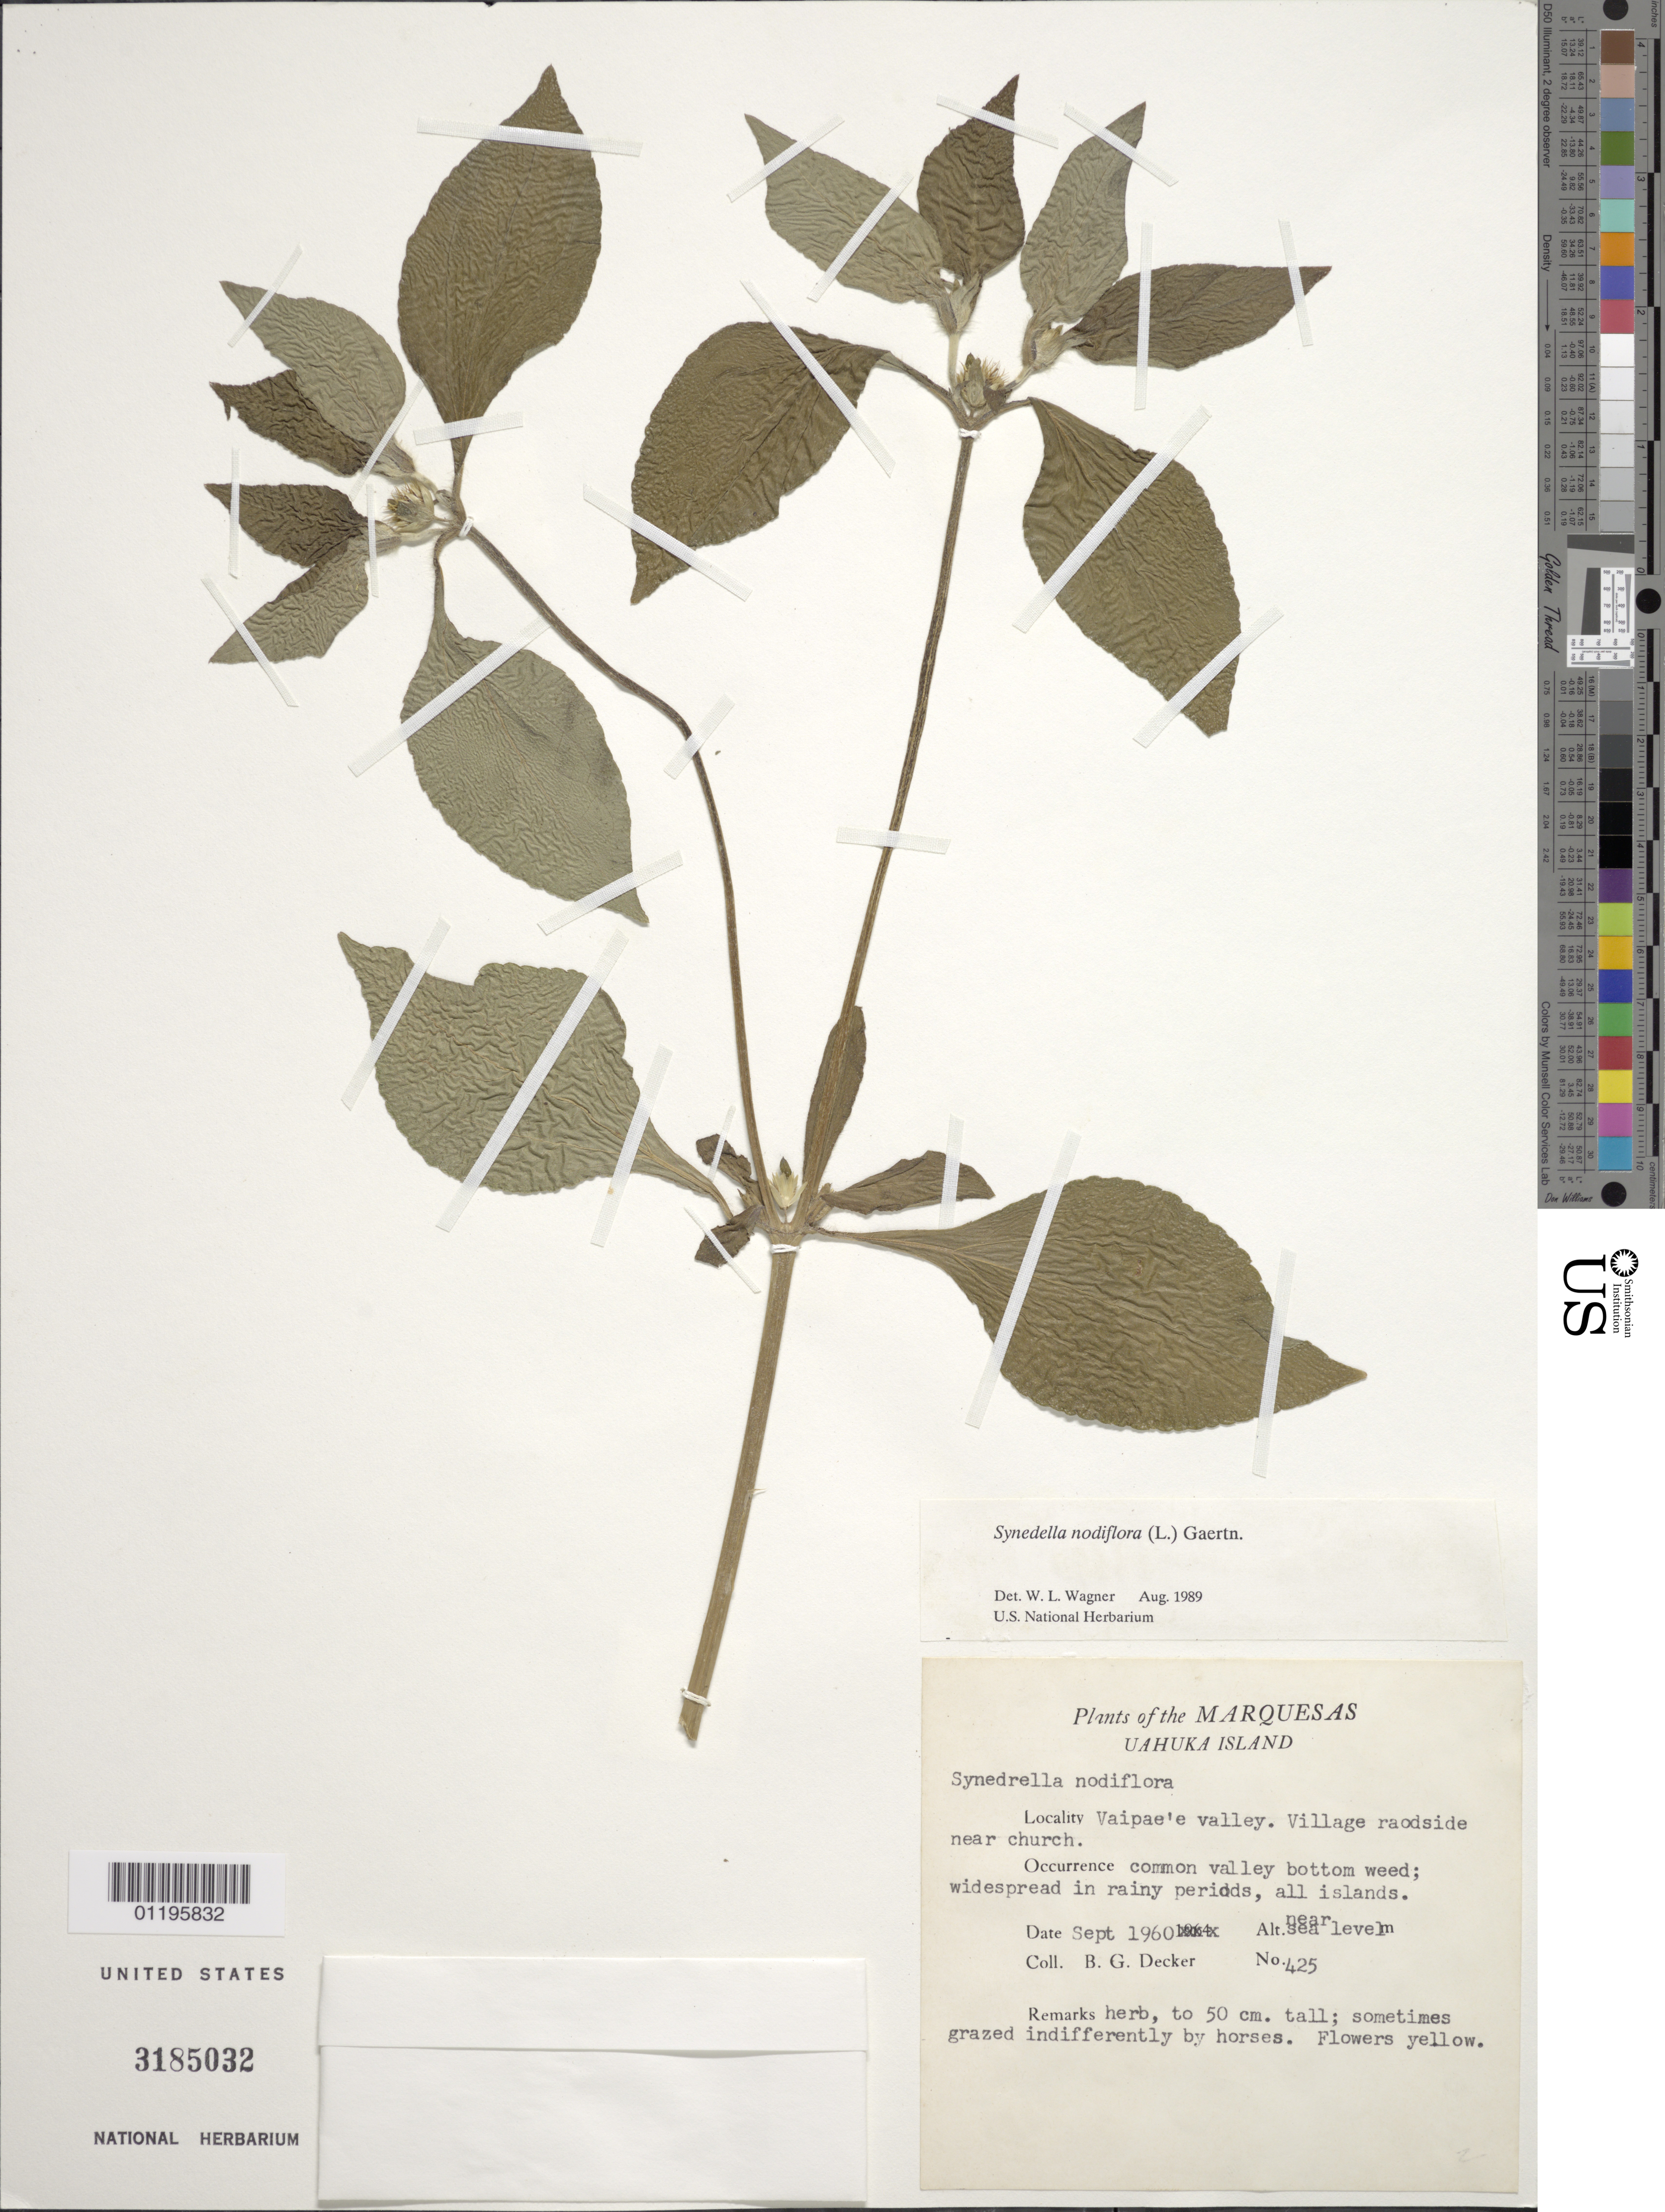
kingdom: Plantae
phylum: Tracheophyta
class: Magnoliopsida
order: Asterales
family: Asteraceae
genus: Synedrella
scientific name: Synedrella nodiflora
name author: (L.) Gaertn.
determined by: Wagner, W. L., (BOT), Smithsonian Institution - National Museum of Natural History (UNITED STATES)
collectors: B. G. Decker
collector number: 425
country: French Polynesia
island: Ua Huka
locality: Vaipae'e Valley, roadside beside church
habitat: Common in valley bottoms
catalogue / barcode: US 3185032